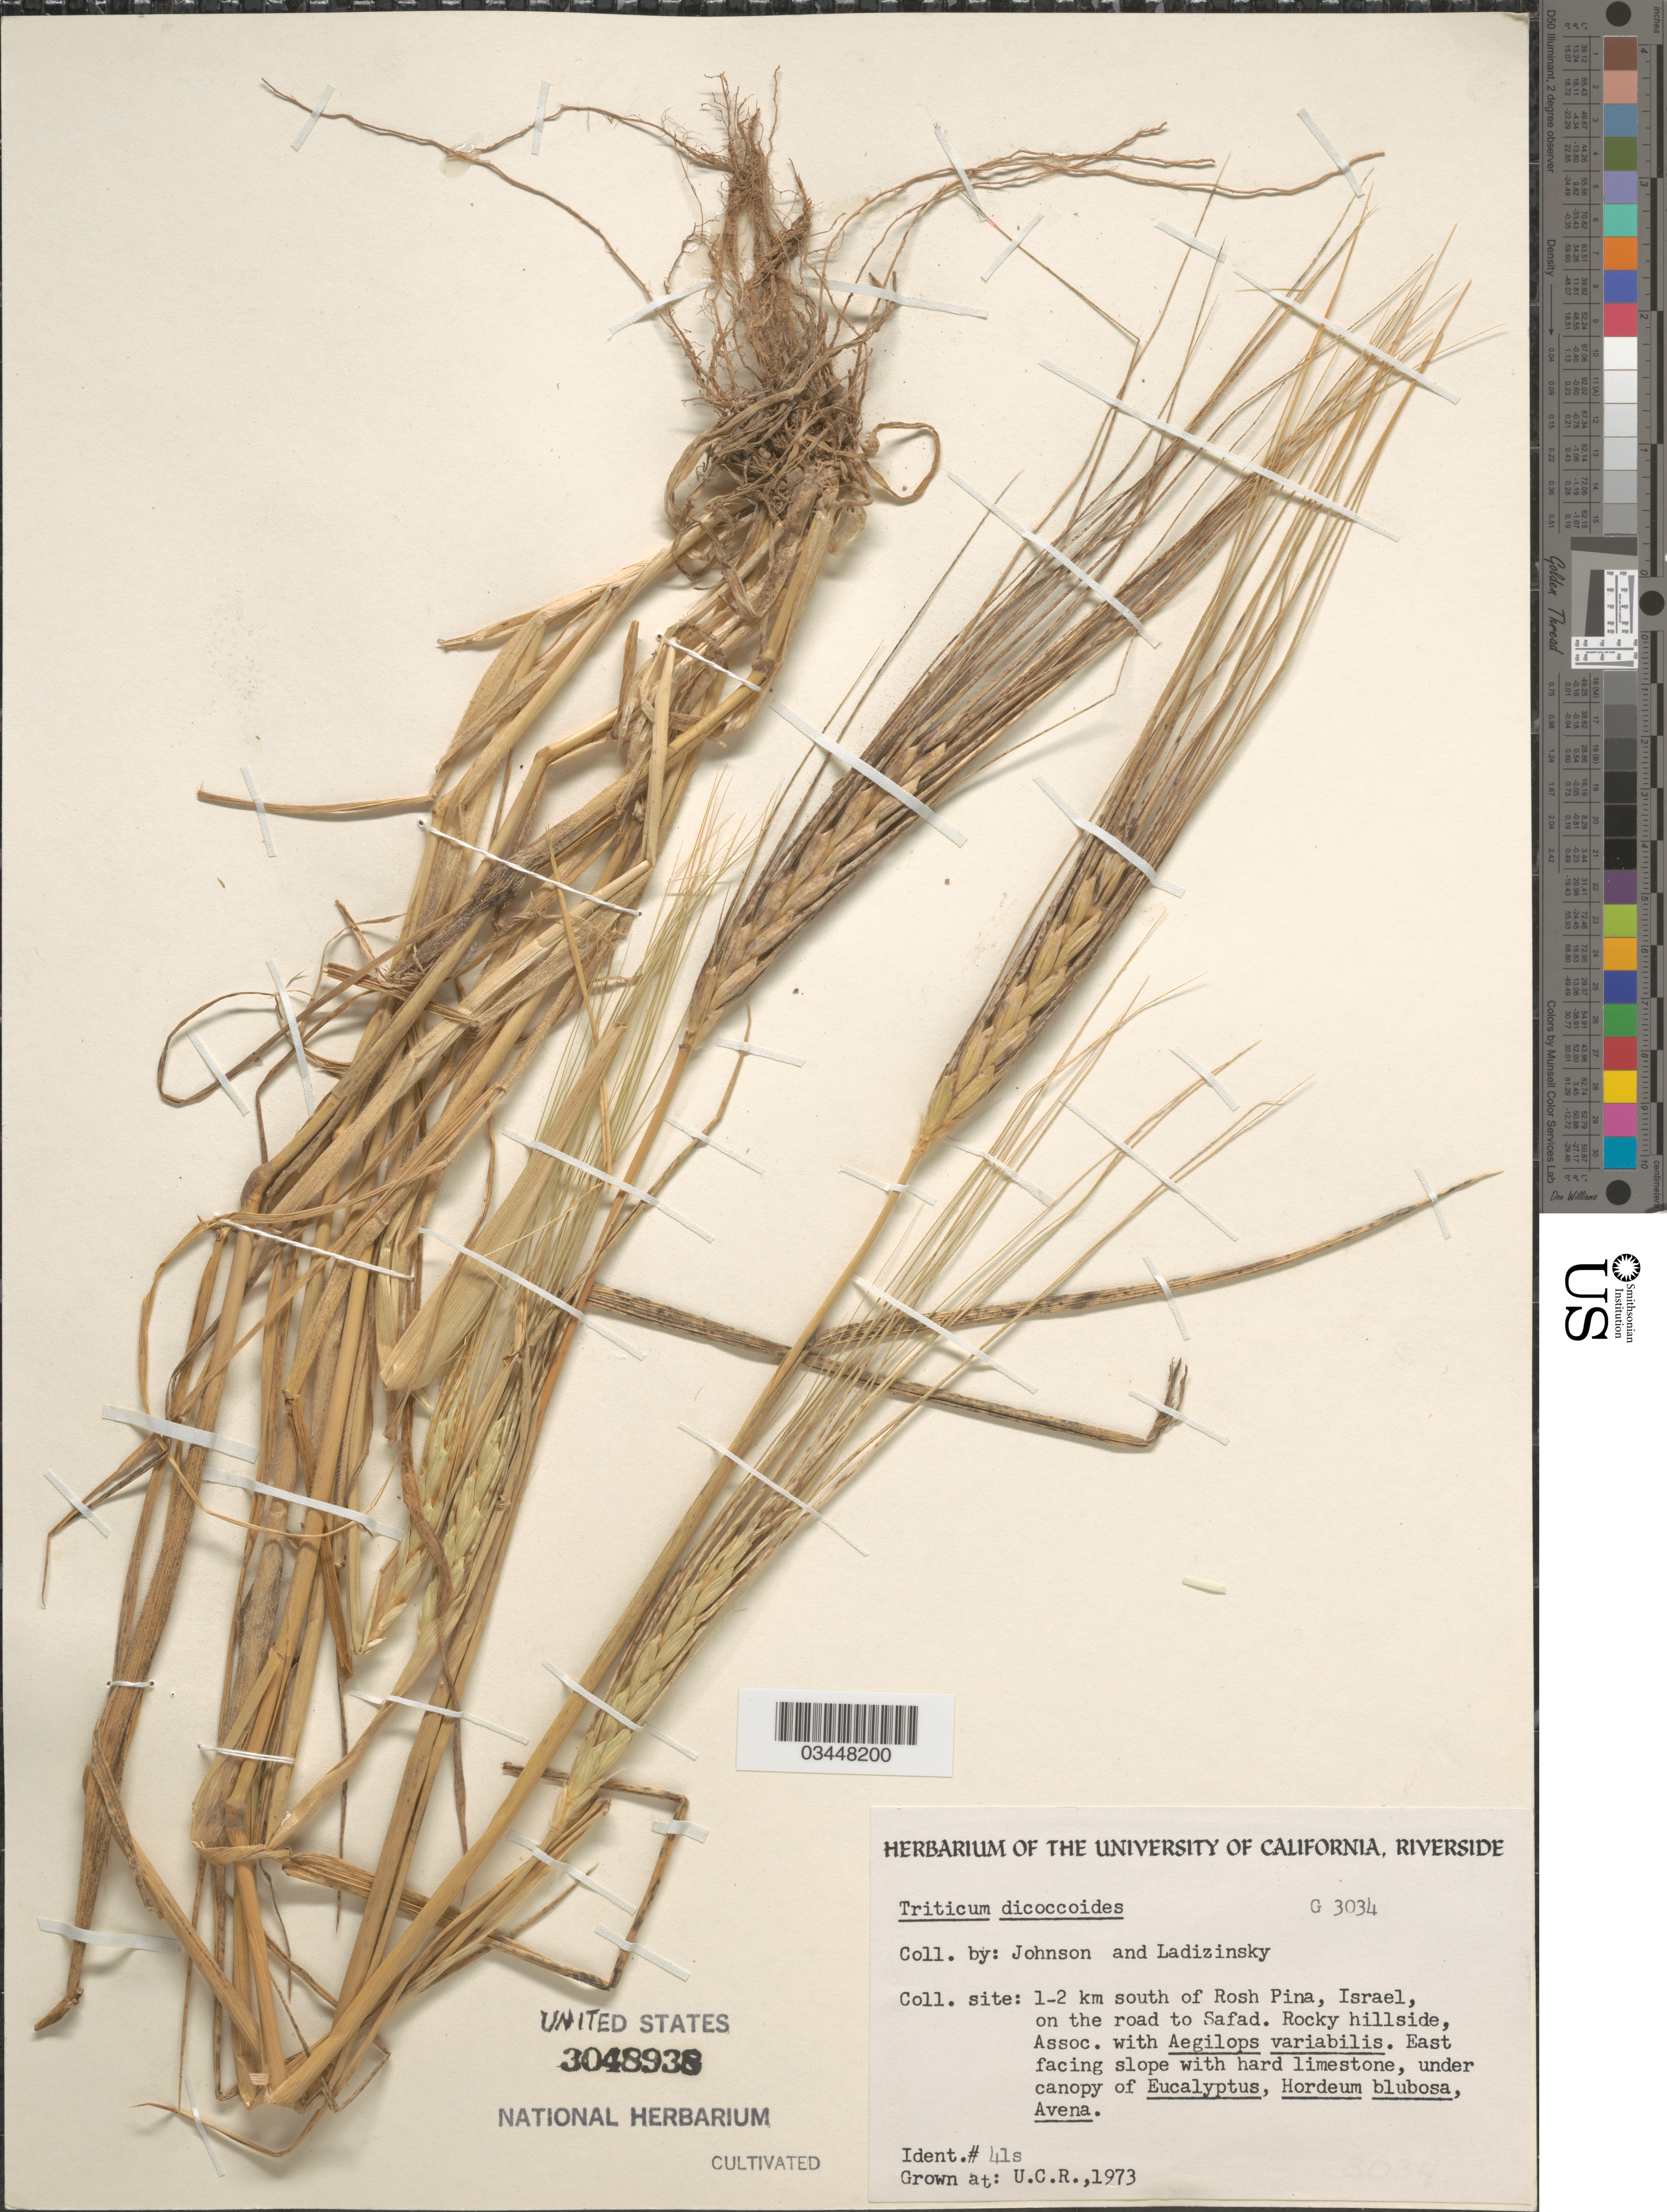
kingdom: Plantae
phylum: Tracheophyta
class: Liliopsida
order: Poales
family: Poaceae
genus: Triticum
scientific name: Triticum dicoccoides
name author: (Körn.) Körn. ex Schweinf.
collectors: ex herb. Univ. of California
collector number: G3034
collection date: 1973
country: United States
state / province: California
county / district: Riverside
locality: U.C.R.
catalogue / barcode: US 3048938